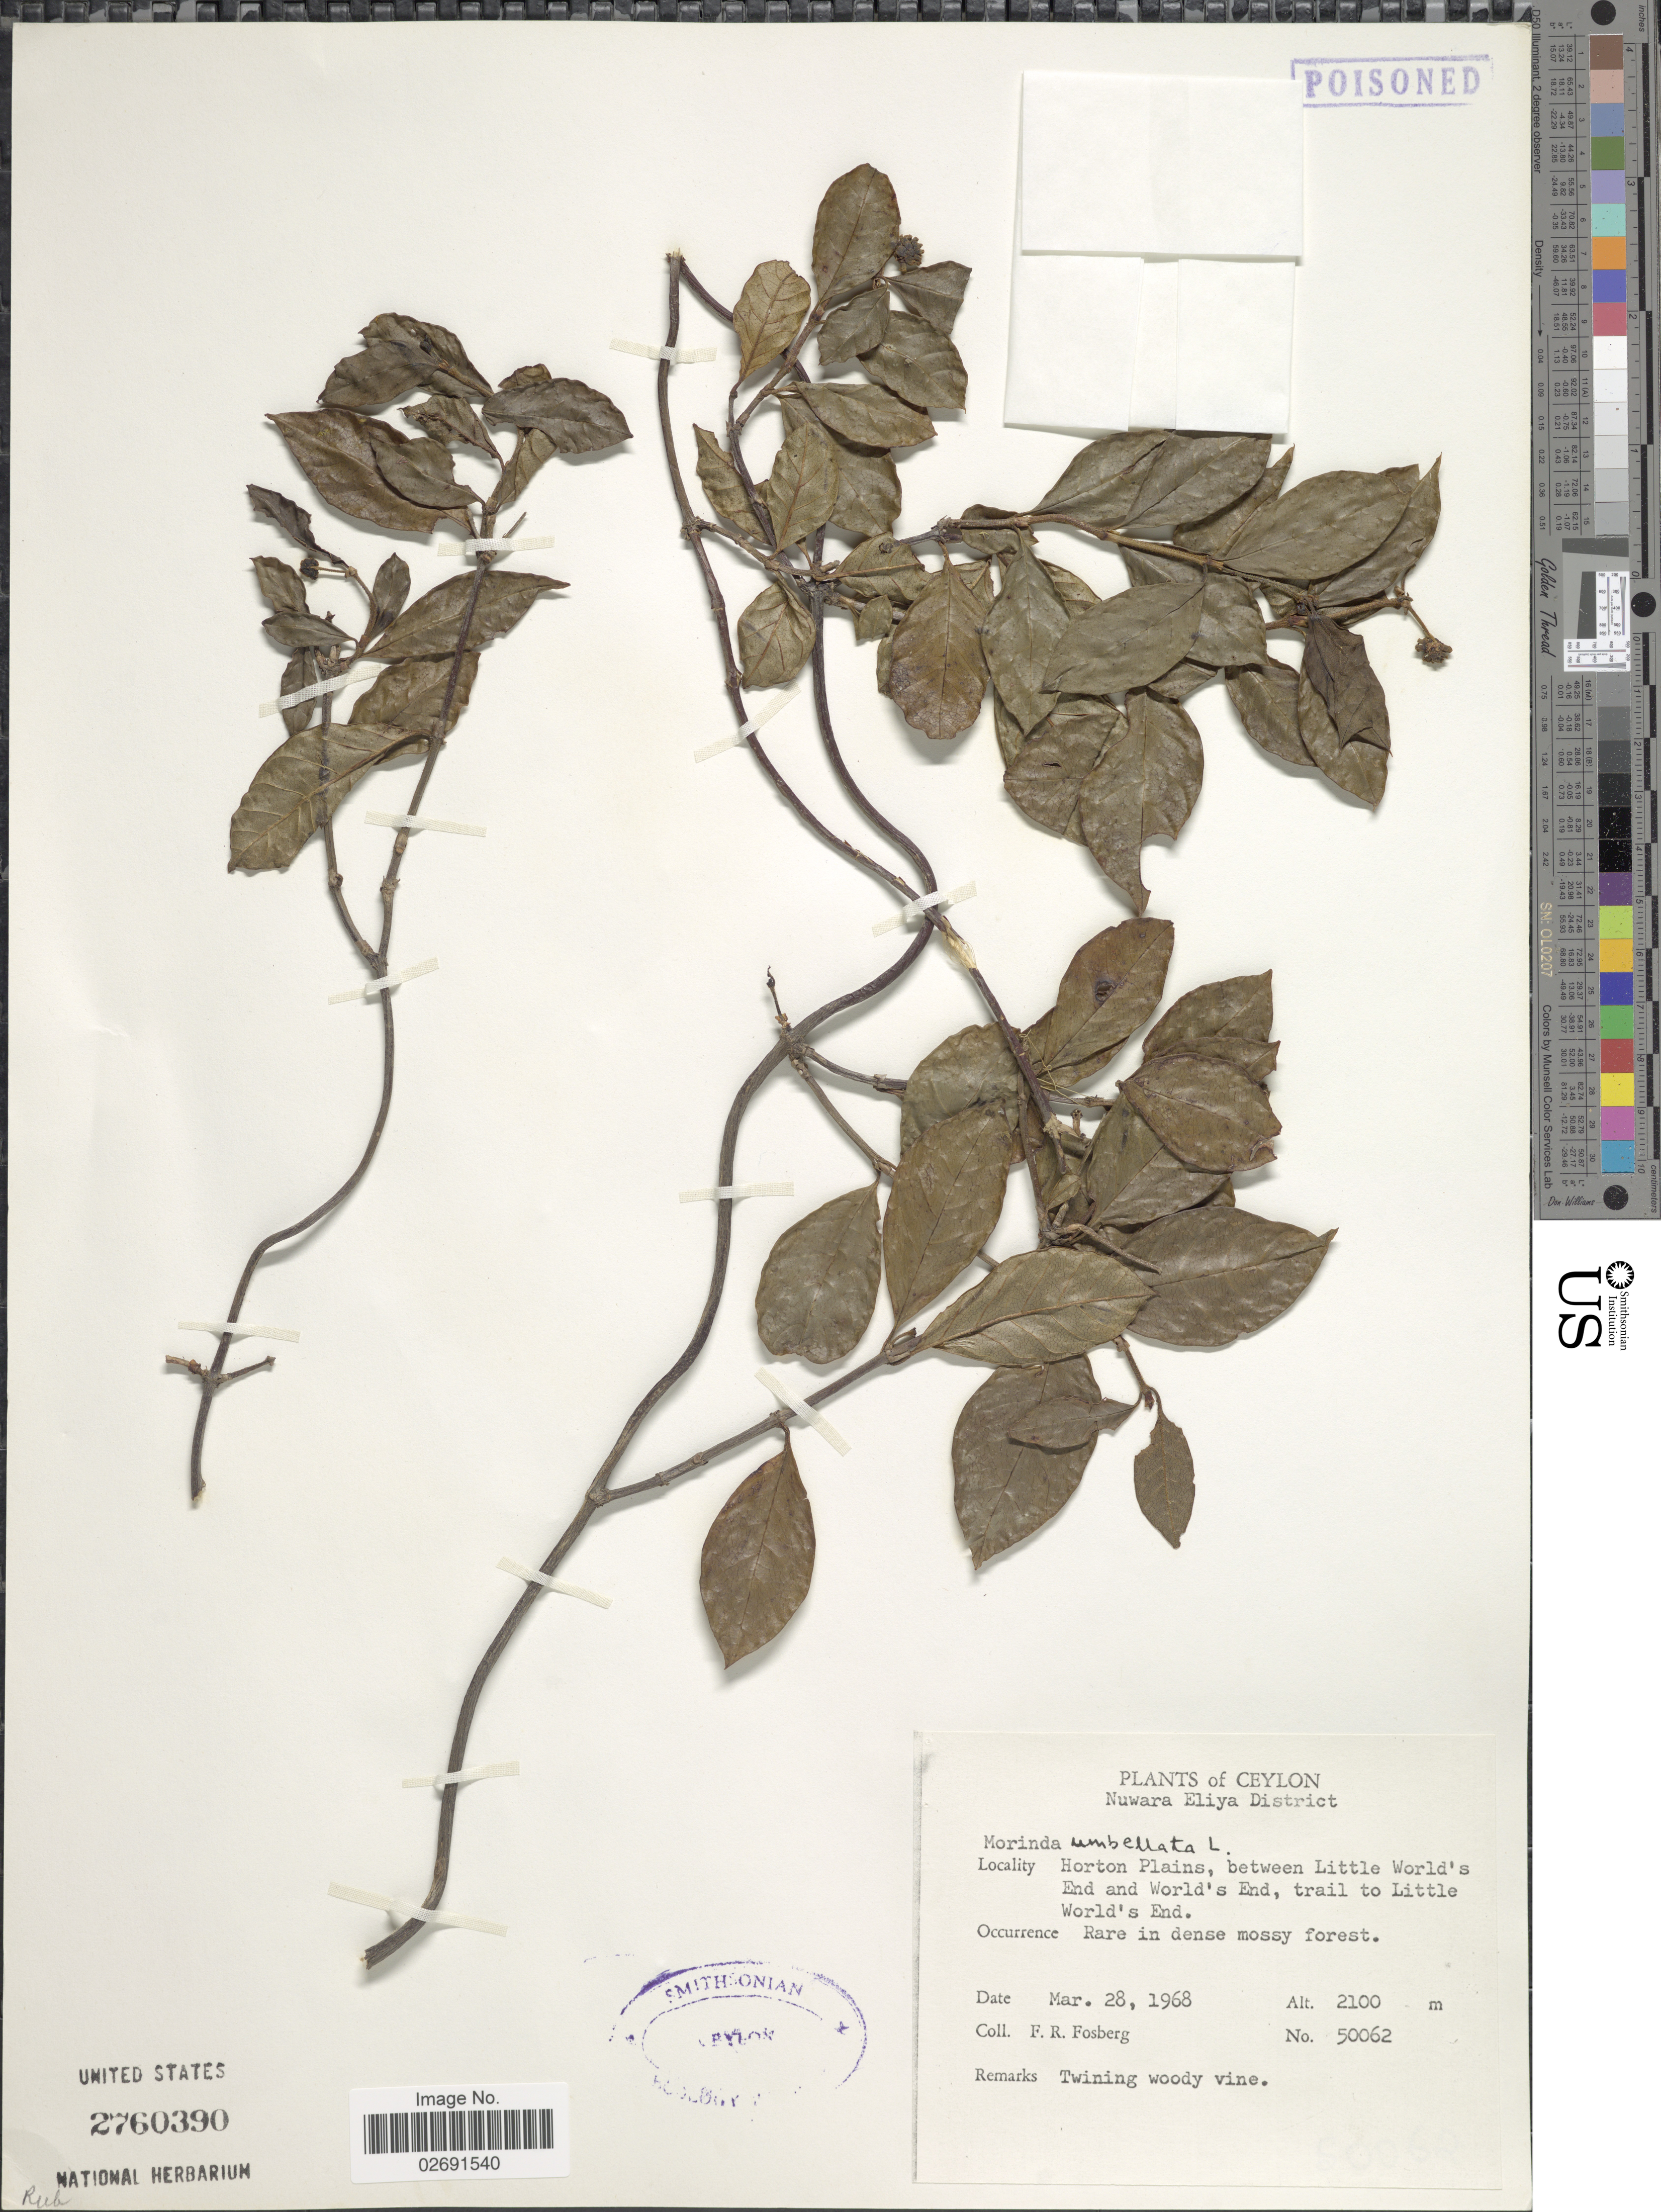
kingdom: Plantae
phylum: Tracheophyta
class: Magnoliopsida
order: Gentianales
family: Rubiaceae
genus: Gynochthodes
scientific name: Gynochthodes umbellata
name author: (L.) Razafim. & B. Bremer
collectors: F. R. Fosberg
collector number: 50062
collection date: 1968-03-28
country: Sri Lanka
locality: Ceylon, Nuwara Eliya District, Horton Plains, between Little World's End and World's End, trail to Little World's End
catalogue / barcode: US 2760390